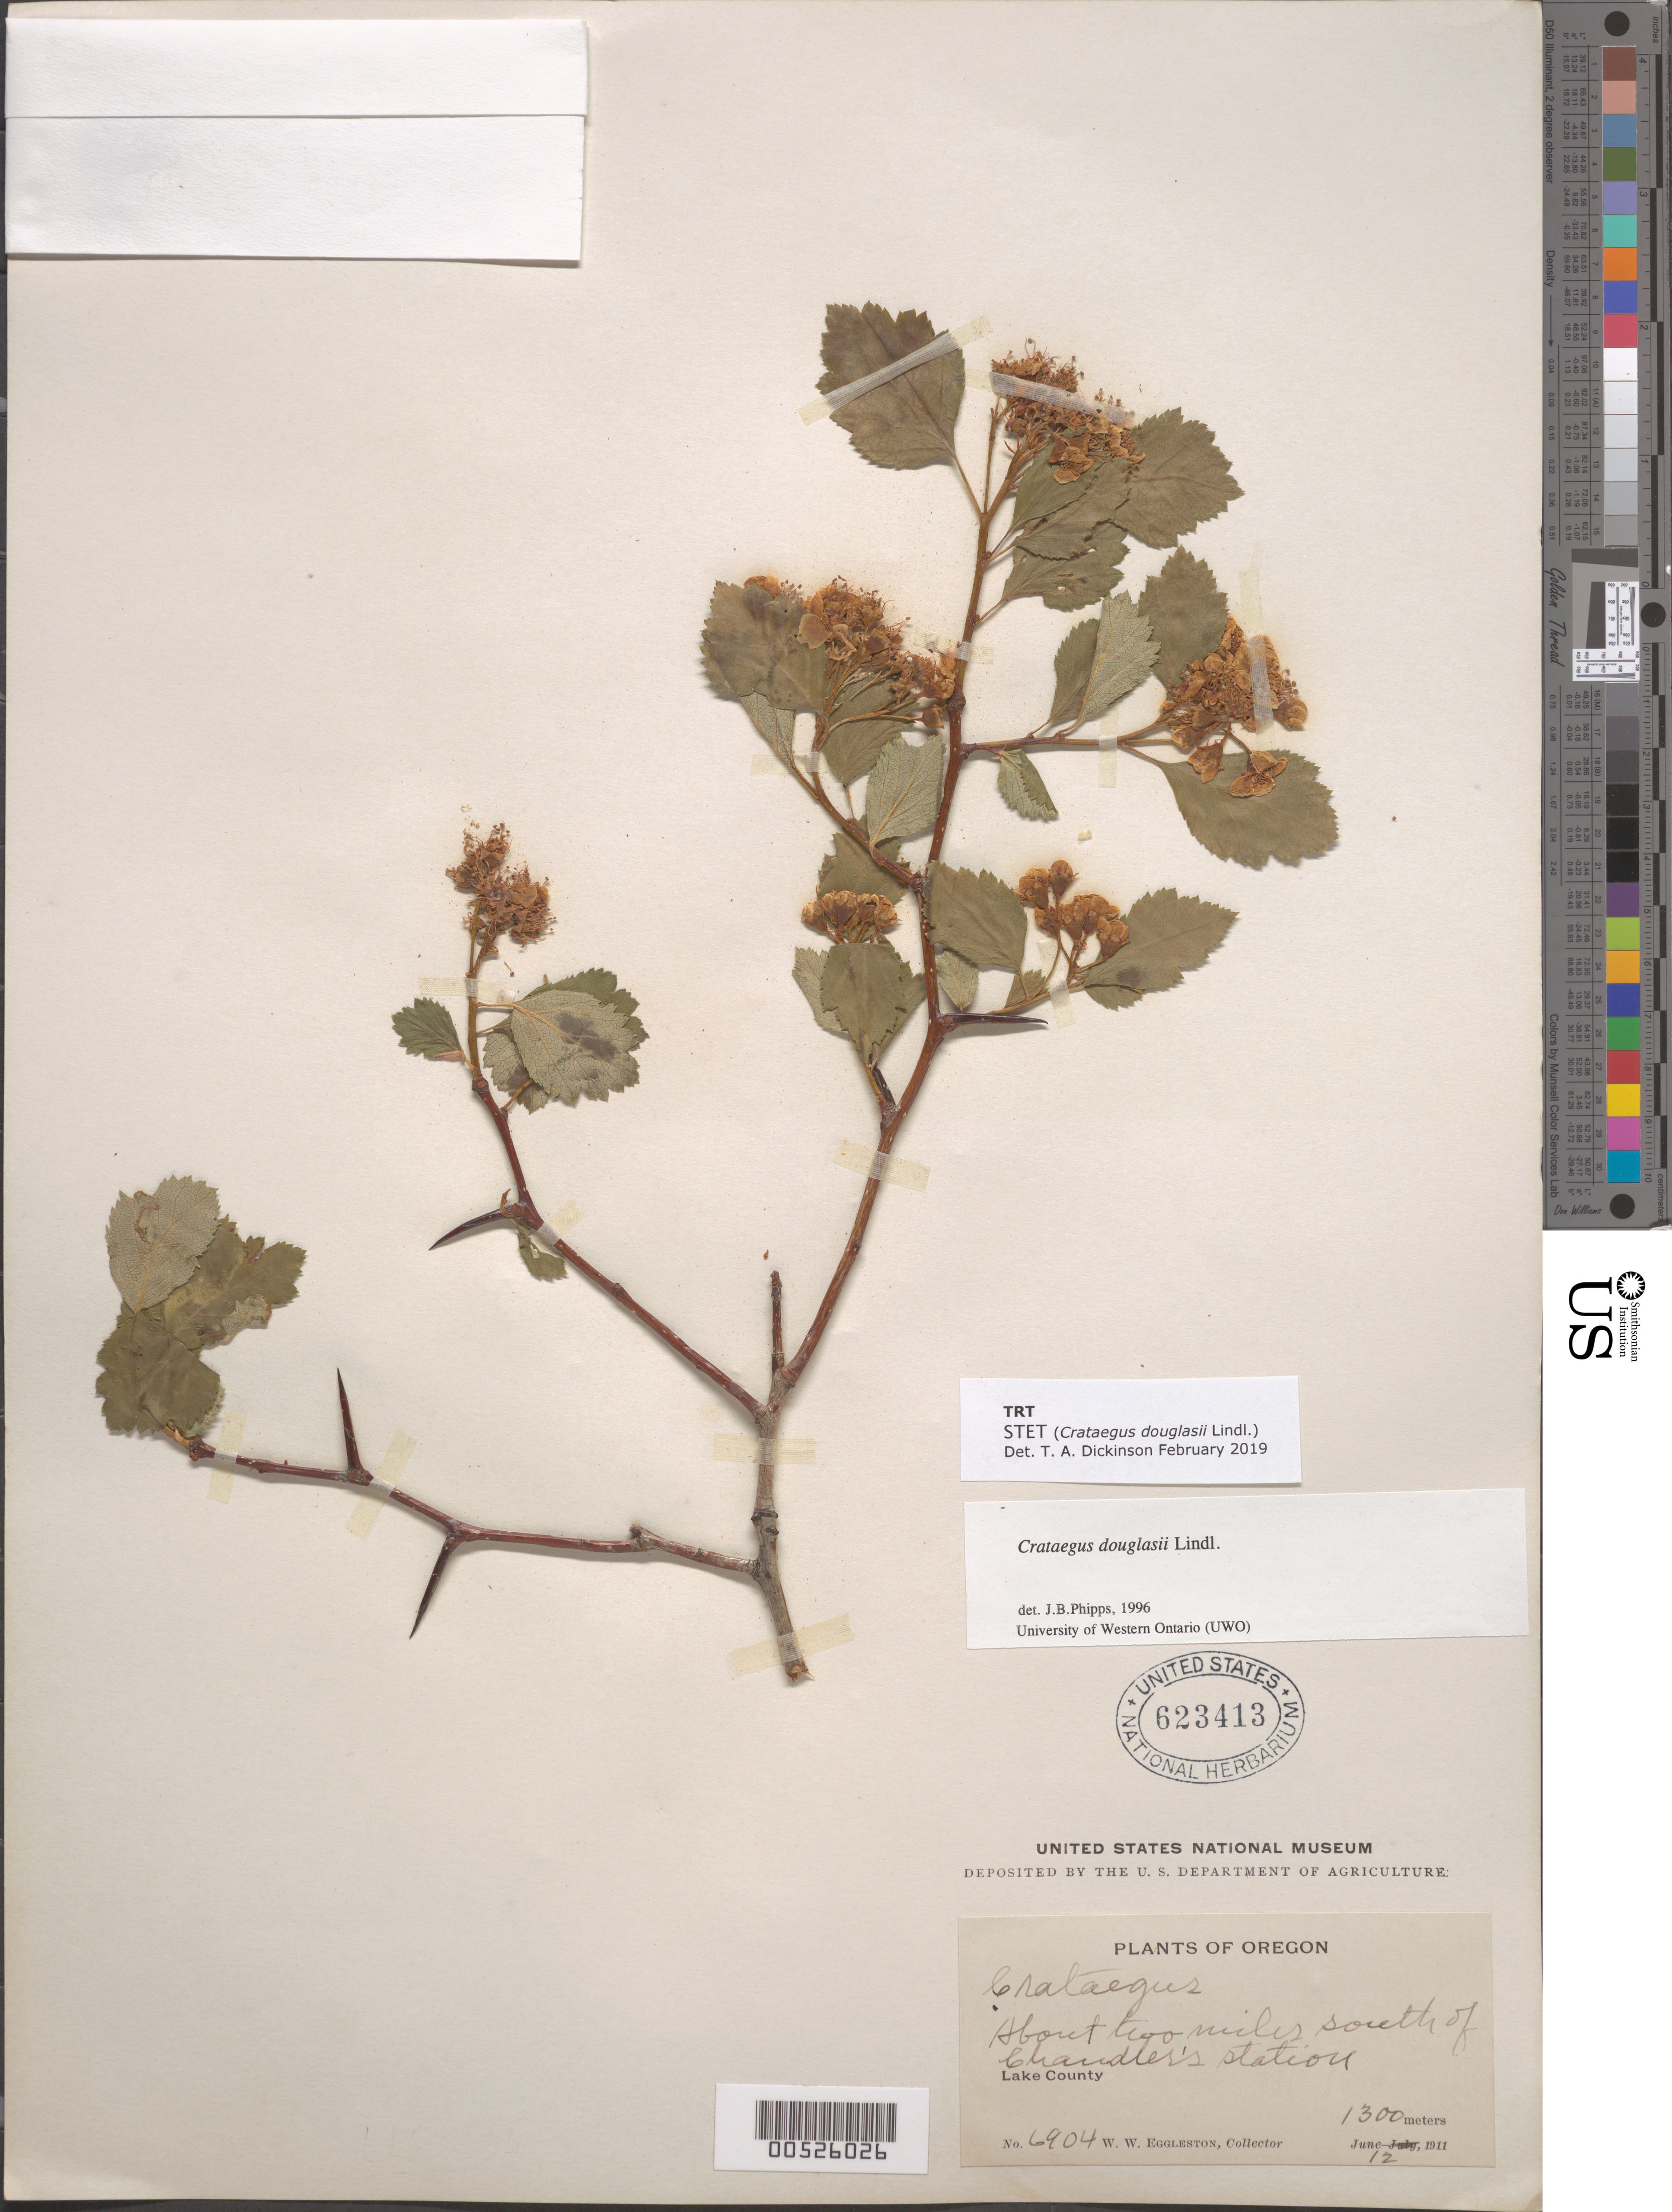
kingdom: Plantae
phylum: Tracheophyta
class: Magnoliopsida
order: Rosales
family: Rosaceae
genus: Crataegus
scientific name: Crataegus douglasii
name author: Lindl.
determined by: Phipps, James B., (UWO), University of Western Ontario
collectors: W. W. Eggleston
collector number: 6904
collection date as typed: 12 Jun 1911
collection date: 1911-06-12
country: United States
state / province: Oregon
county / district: Lake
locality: About 2 mi. S of Chandler's station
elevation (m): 1300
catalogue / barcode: US 623413